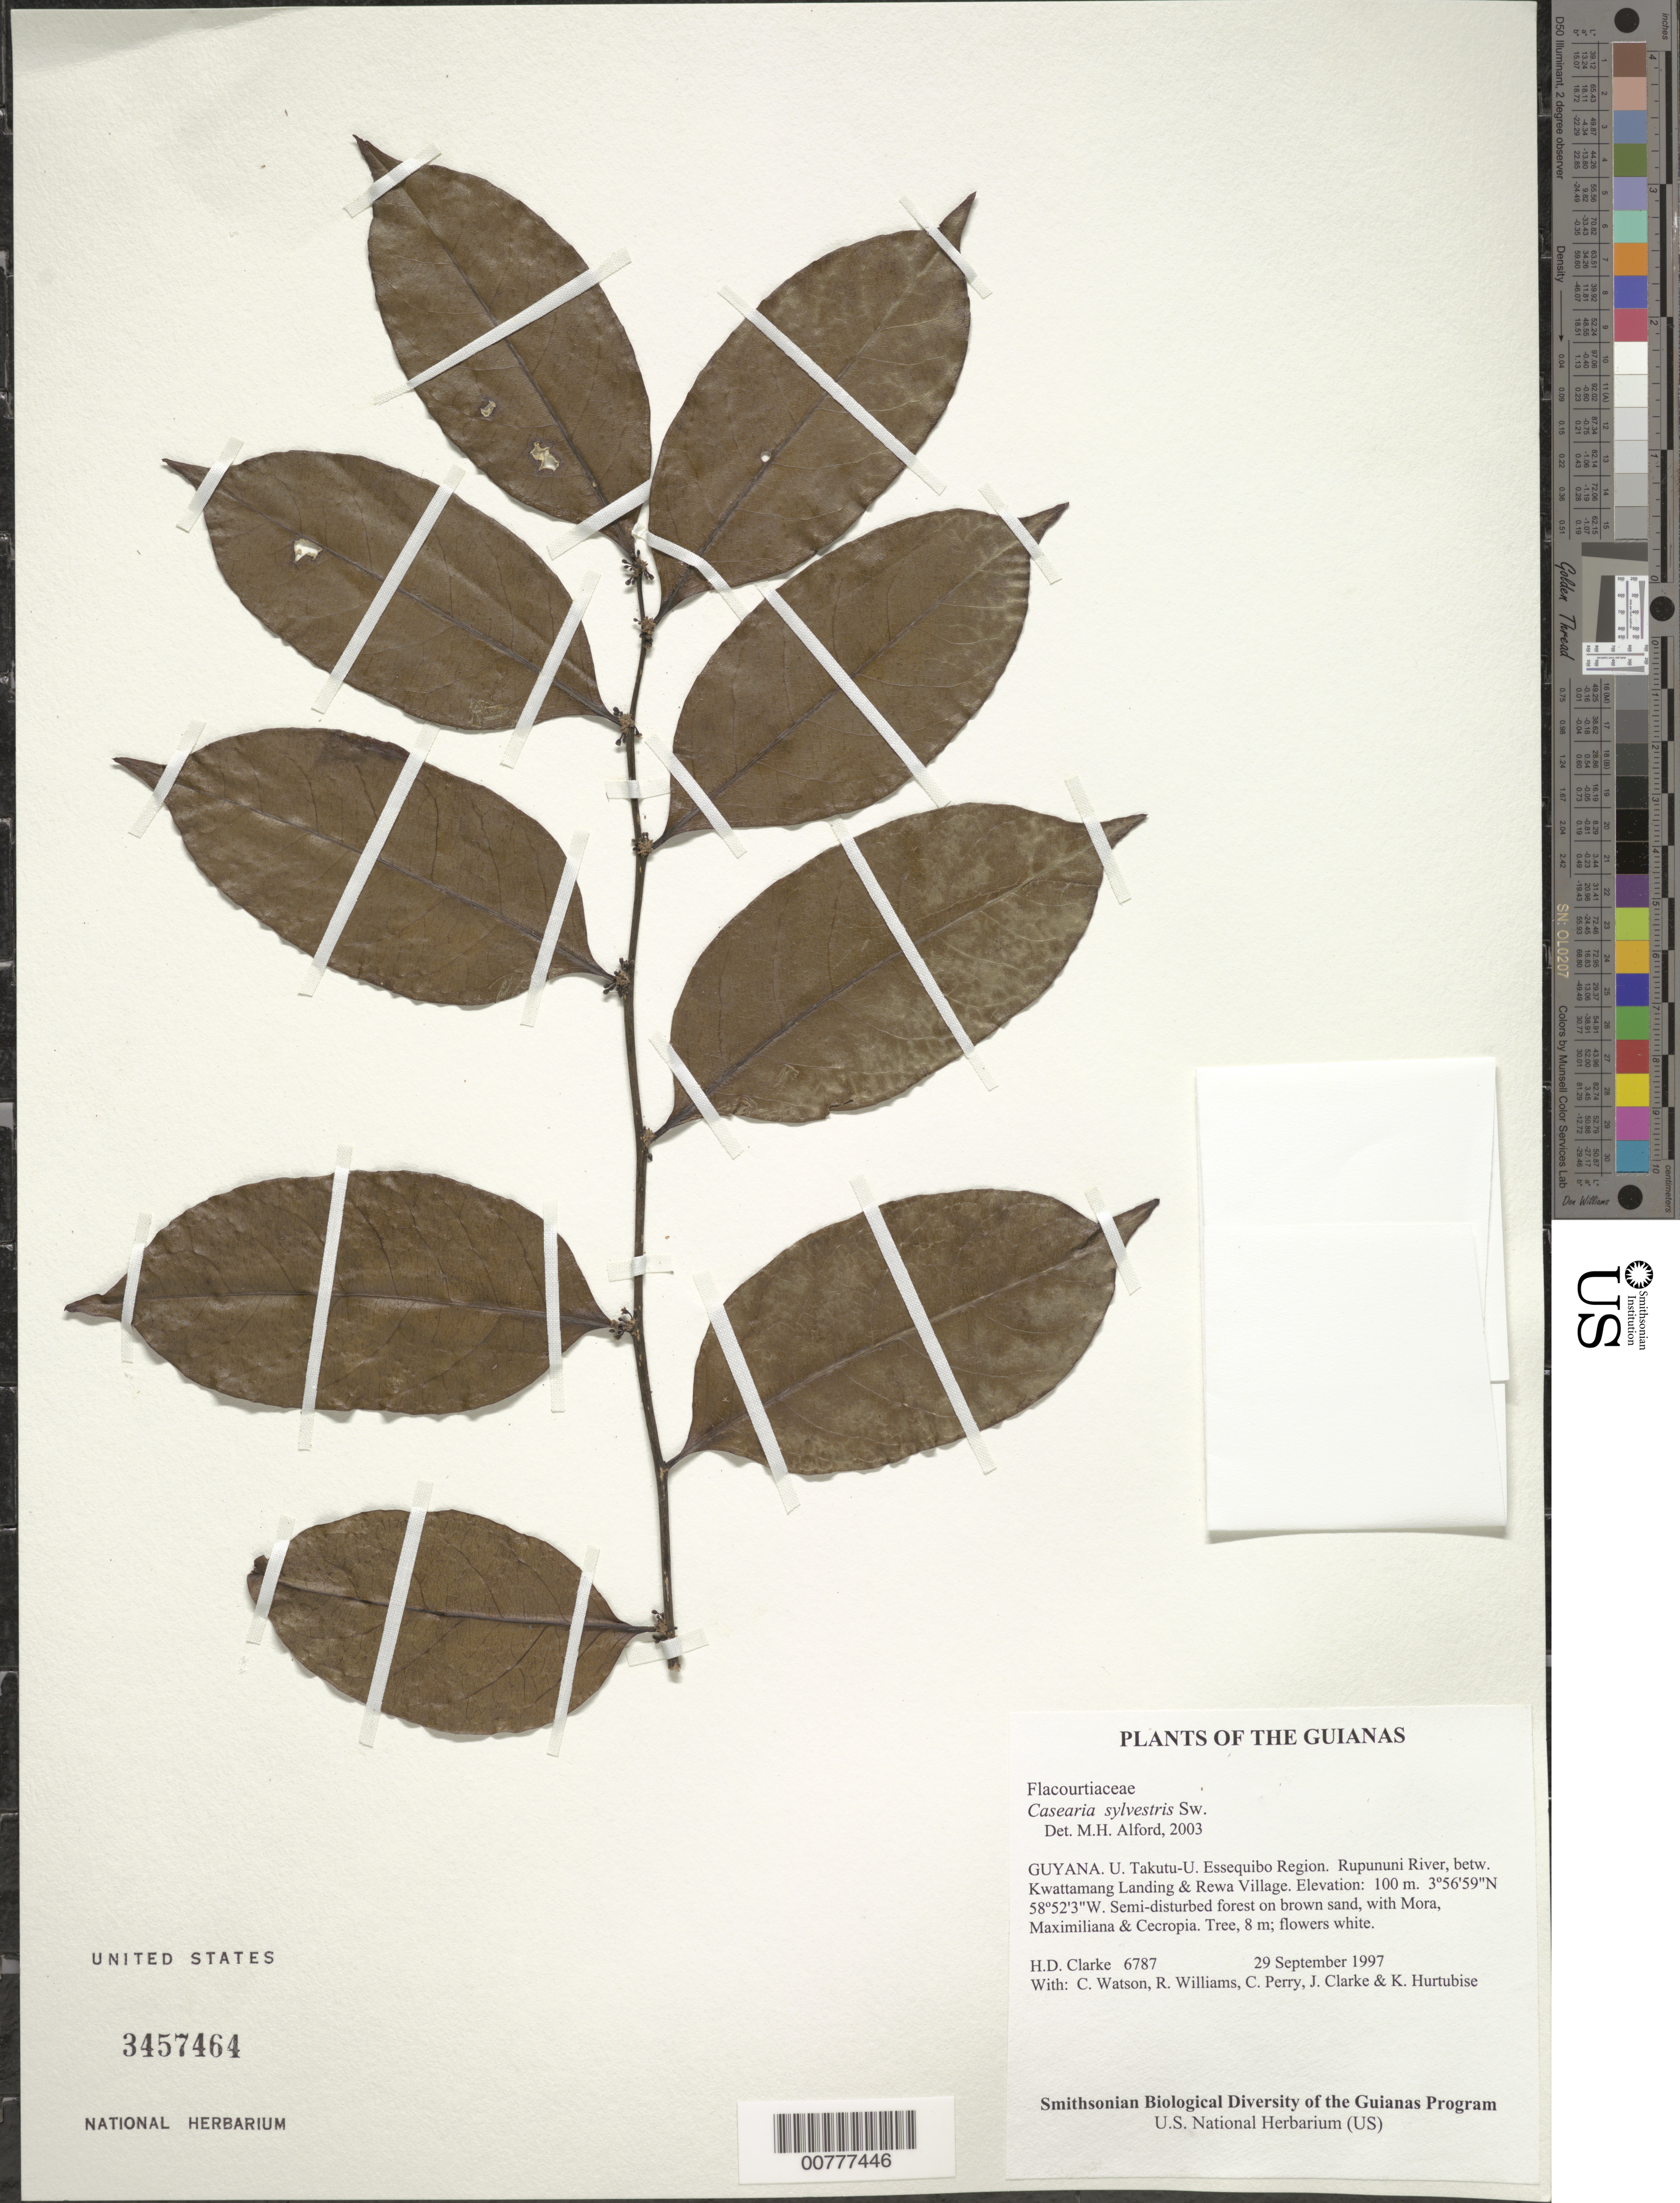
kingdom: Plantae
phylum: Tracheophyta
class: Magnoliopsida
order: Malpighiales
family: Salicaceae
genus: Casearia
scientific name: Casearia sylvestris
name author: Sw.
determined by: Liesner, R. L.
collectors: H. D. Clarke, C. Watson, R. Williams, C. Perry, J. Clarke & K. Hurtubise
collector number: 6787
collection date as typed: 29 September 1997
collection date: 1997-09-29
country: Guyana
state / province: U. Takutu-U. Essequibo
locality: Rupununi River, betw. Kwattamang Landing & Rewa Village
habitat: Semi-disturbed forest on brown sand, with Mora, Maximiliana & Cecropia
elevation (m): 100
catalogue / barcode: US 3457464